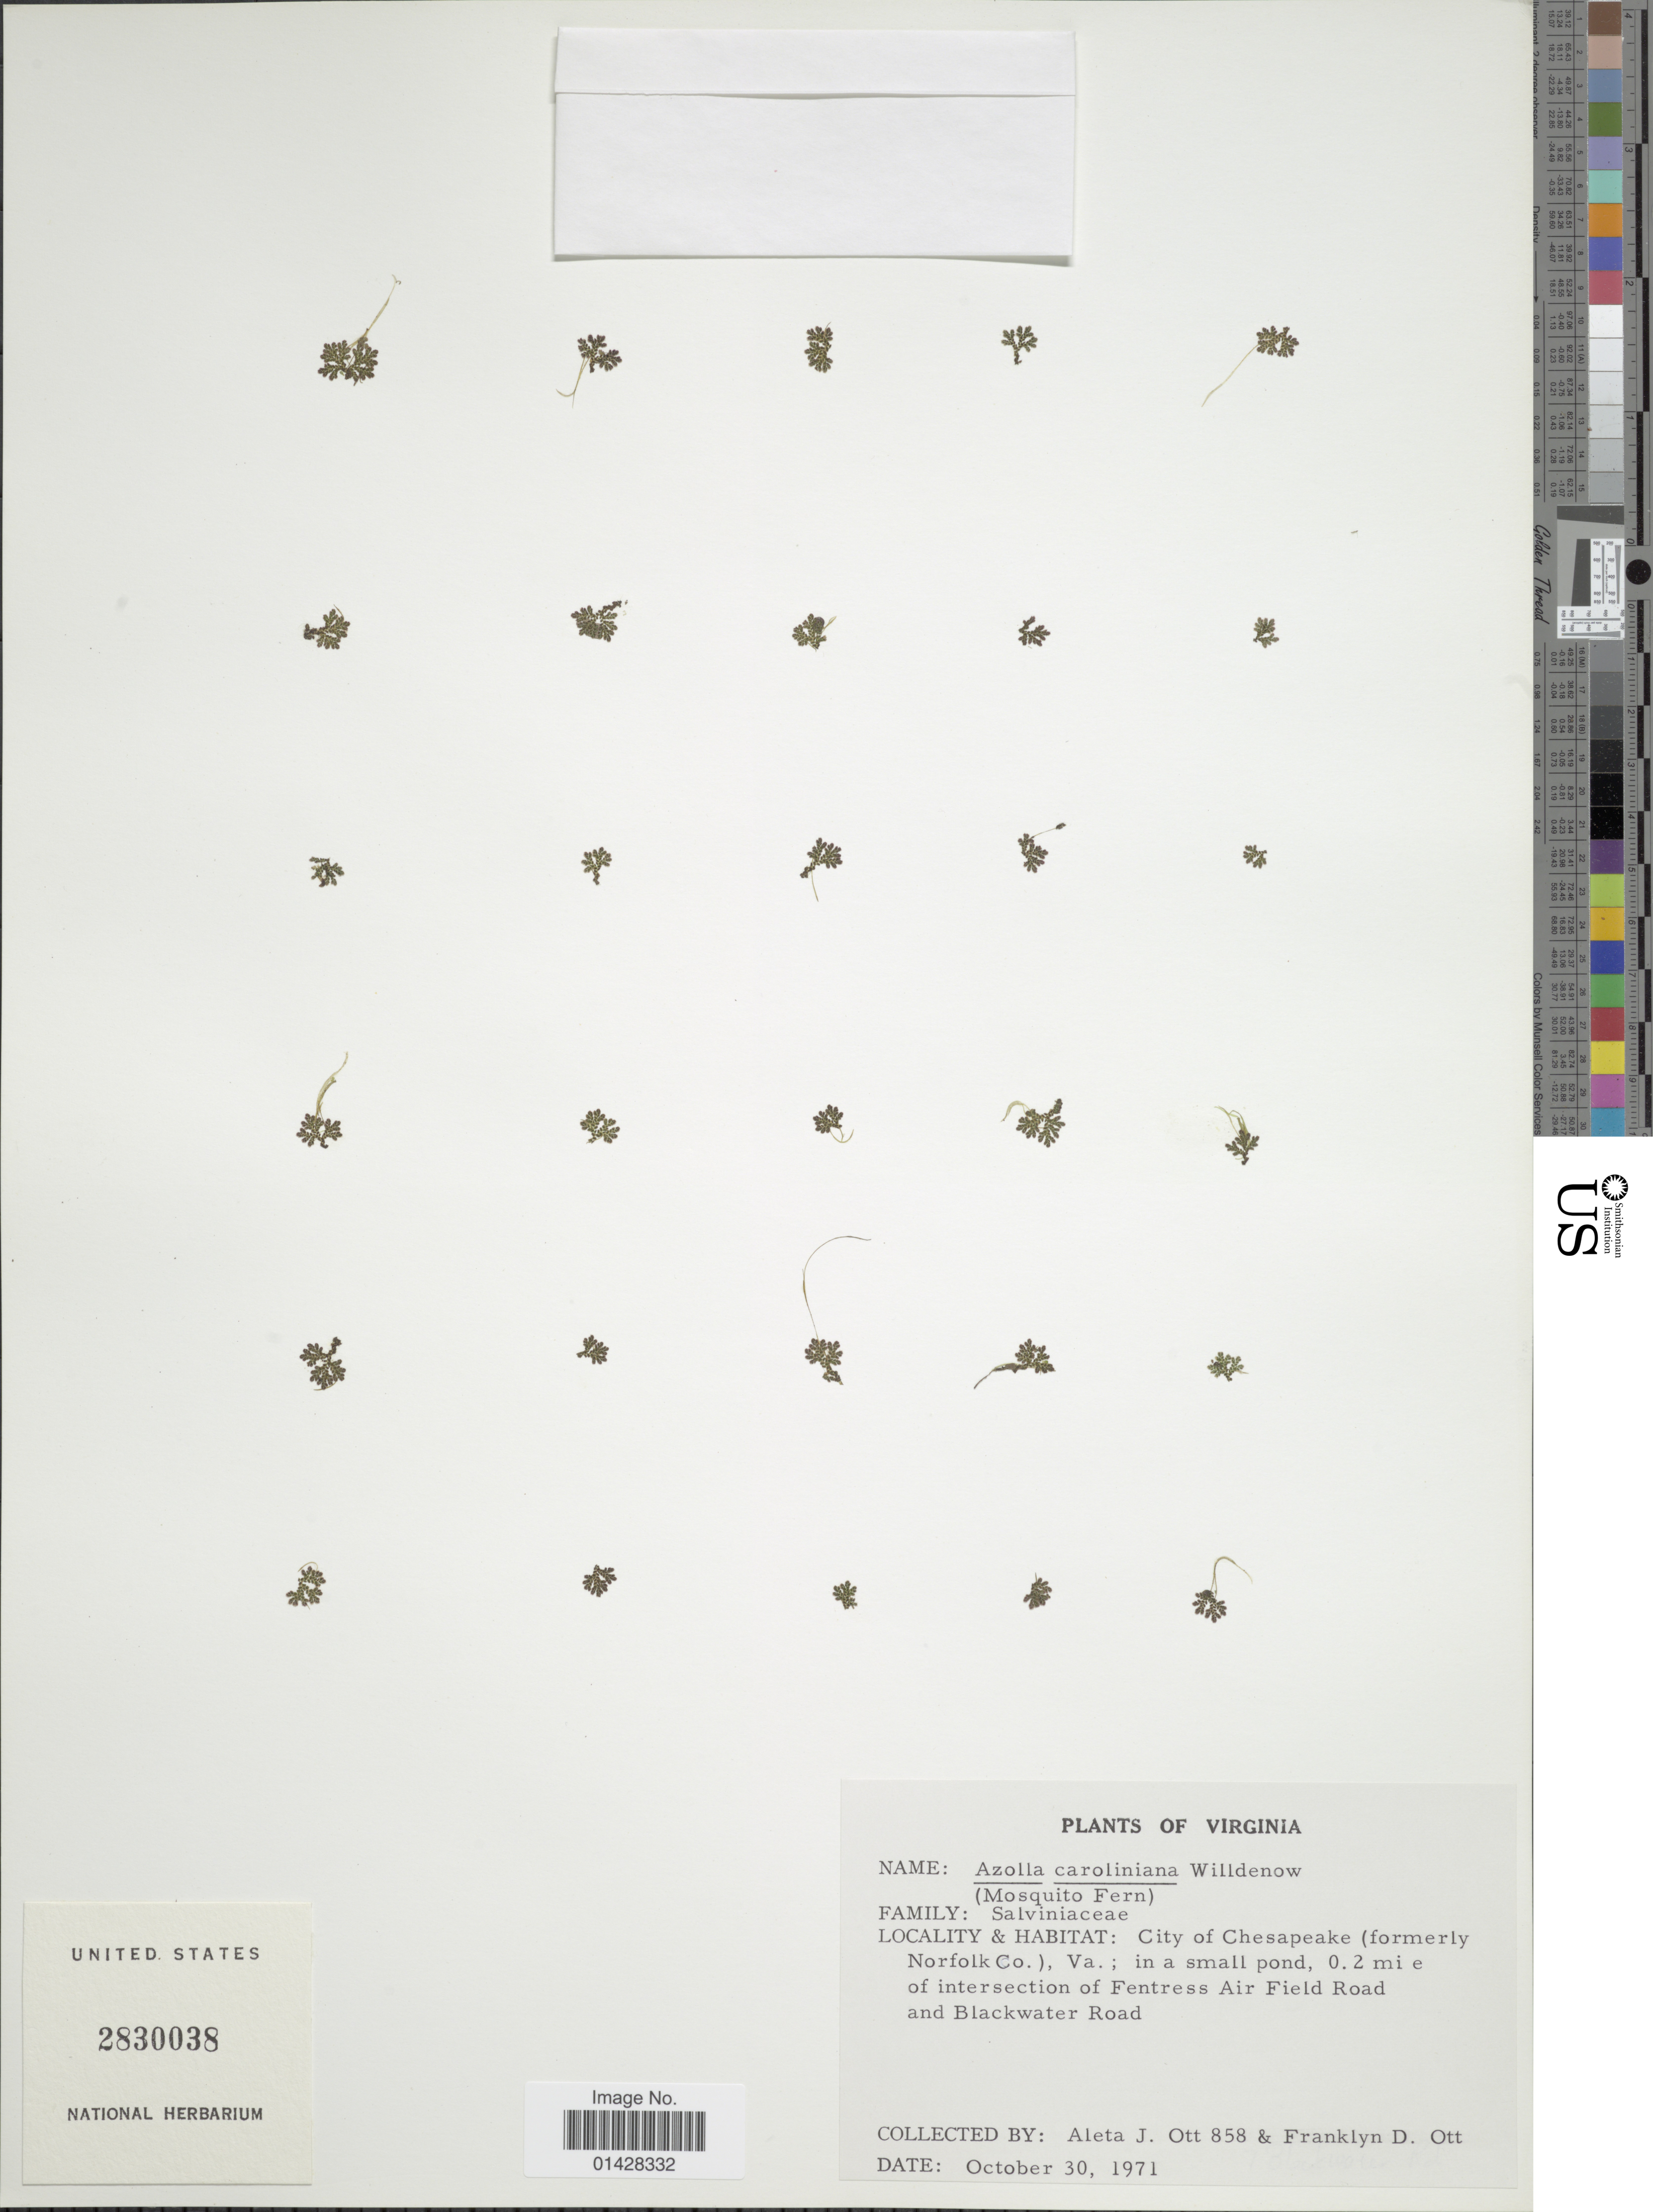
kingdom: Plantae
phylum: Tracheophyta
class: Polypodiopsida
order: Salviniales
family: Salviniaceae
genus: Azolla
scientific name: Azolla caroliniana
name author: Willd.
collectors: A. Ott & F. Ott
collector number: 858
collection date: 1971-10-30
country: United States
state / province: Virginia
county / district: City of Chesapeake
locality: City of Chesapeake (formerly Norfolk Co.), Va.; in a small pond, 0.2 mi e of intersection of Fentress Air Field Road and Blackwater Road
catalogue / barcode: US 2830038